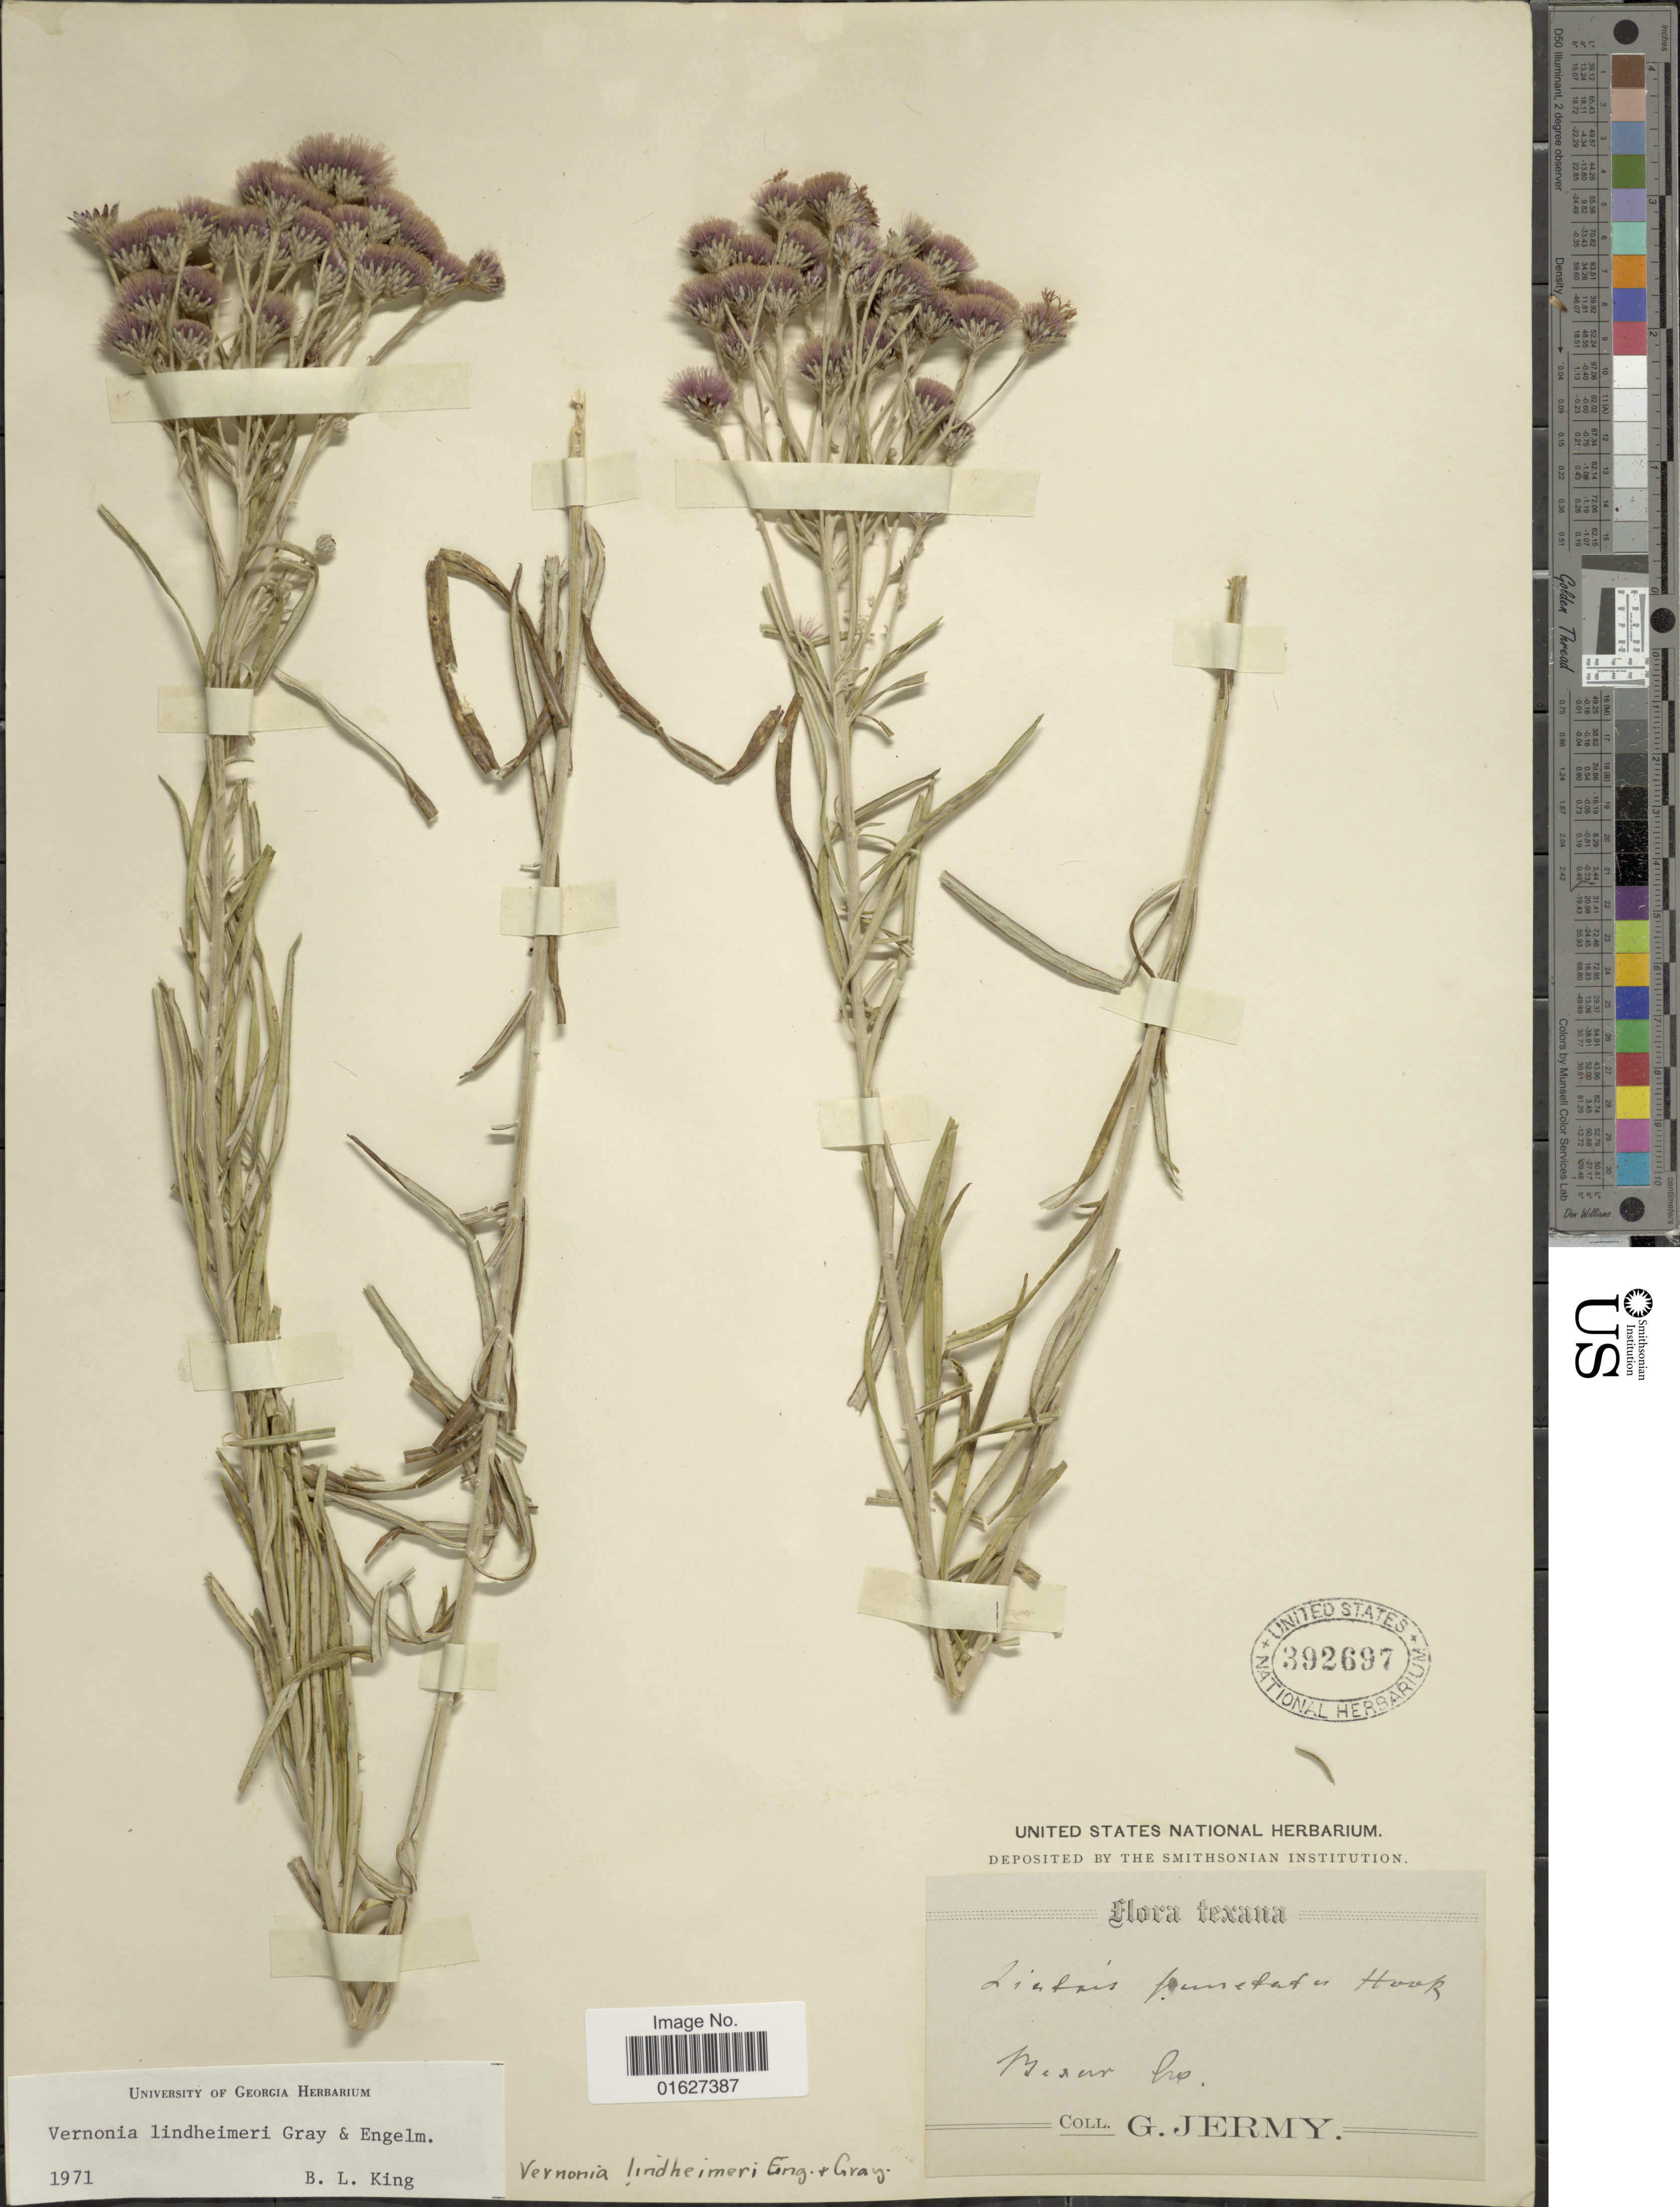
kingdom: Plantae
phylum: Tracheophyta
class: Magnoliopsida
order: Asterales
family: Asteraceae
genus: Vernonia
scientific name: Vernonia lindheimeri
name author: A. Gray & Engelm. in A. Gray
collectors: G. Jermy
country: United States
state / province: Texas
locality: Texana. Mexan Co.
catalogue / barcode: US 392697